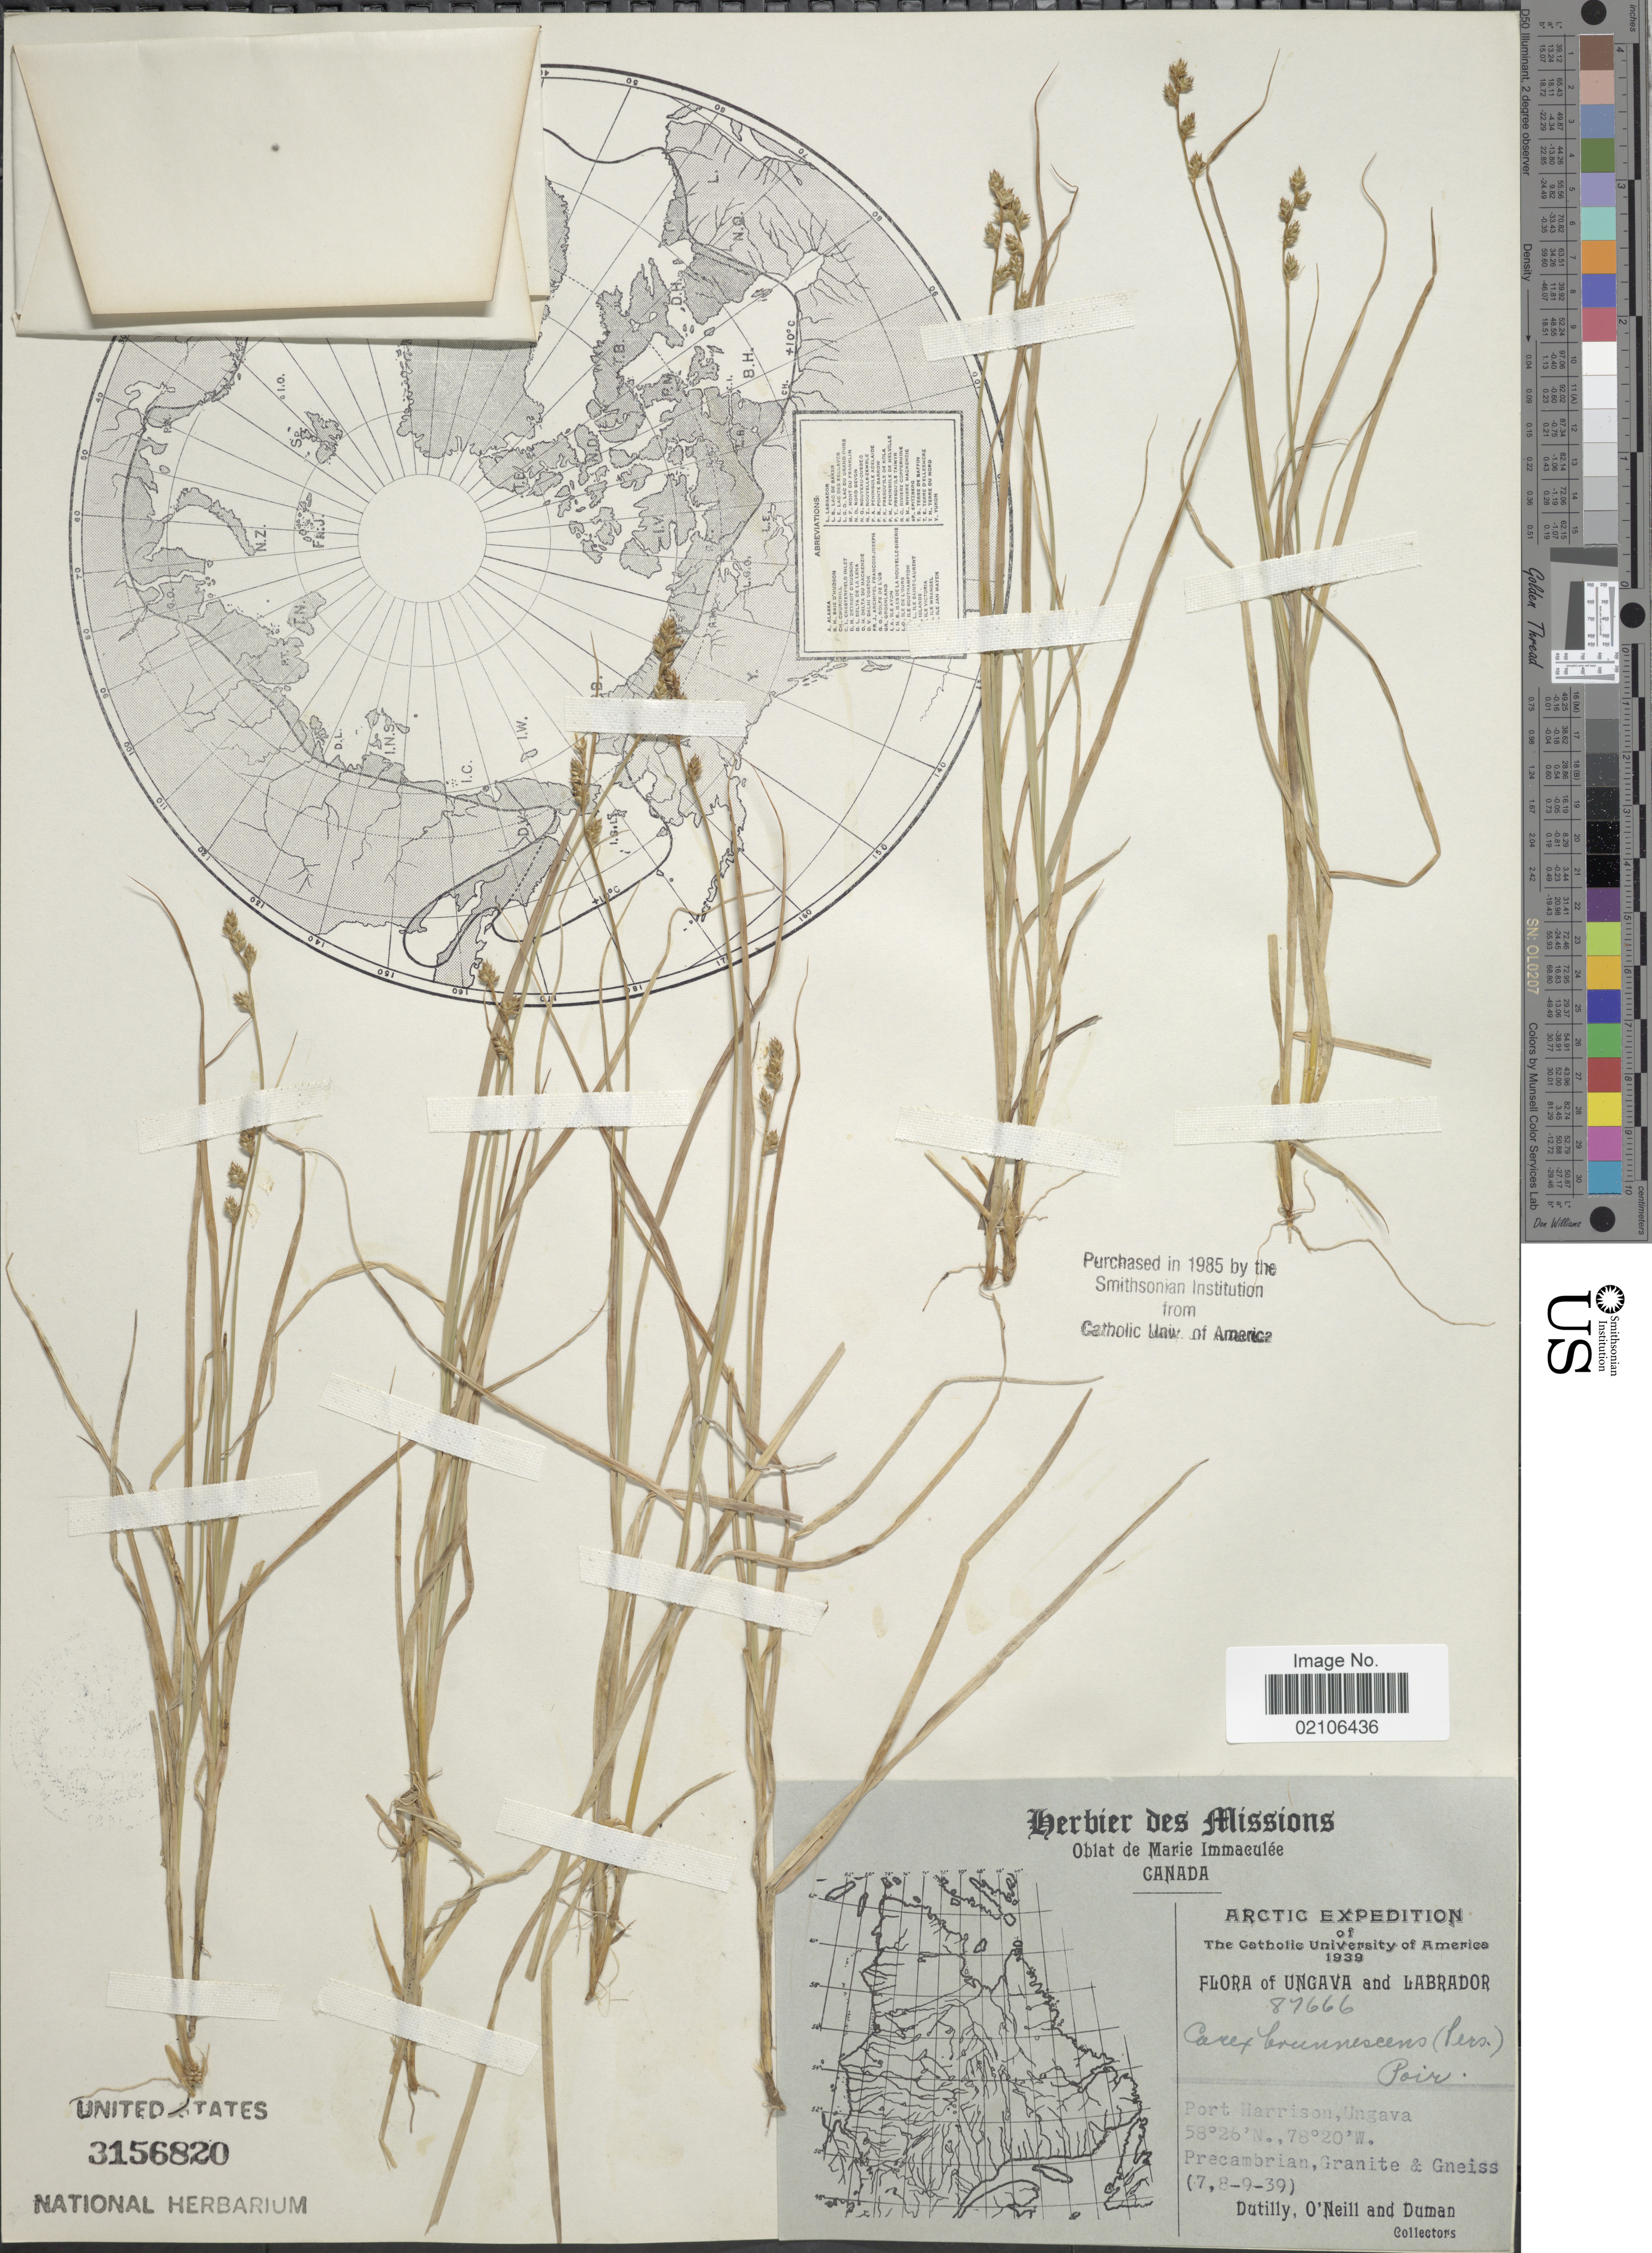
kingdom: Plantae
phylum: Tracheophyta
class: Liliopsida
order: Poales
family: Cyperaceae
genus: Carex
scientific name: Carex brunnescens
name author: (Pers.) Poir.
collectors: -. Dutilly, O' Neill & -. Duman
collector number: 87666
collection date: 1939-09-07/1939-09-08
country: Canada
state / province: Quebec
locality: Arctic, Ungava and Labrador, Port Harrison, Ungava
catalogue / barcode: US 3156820